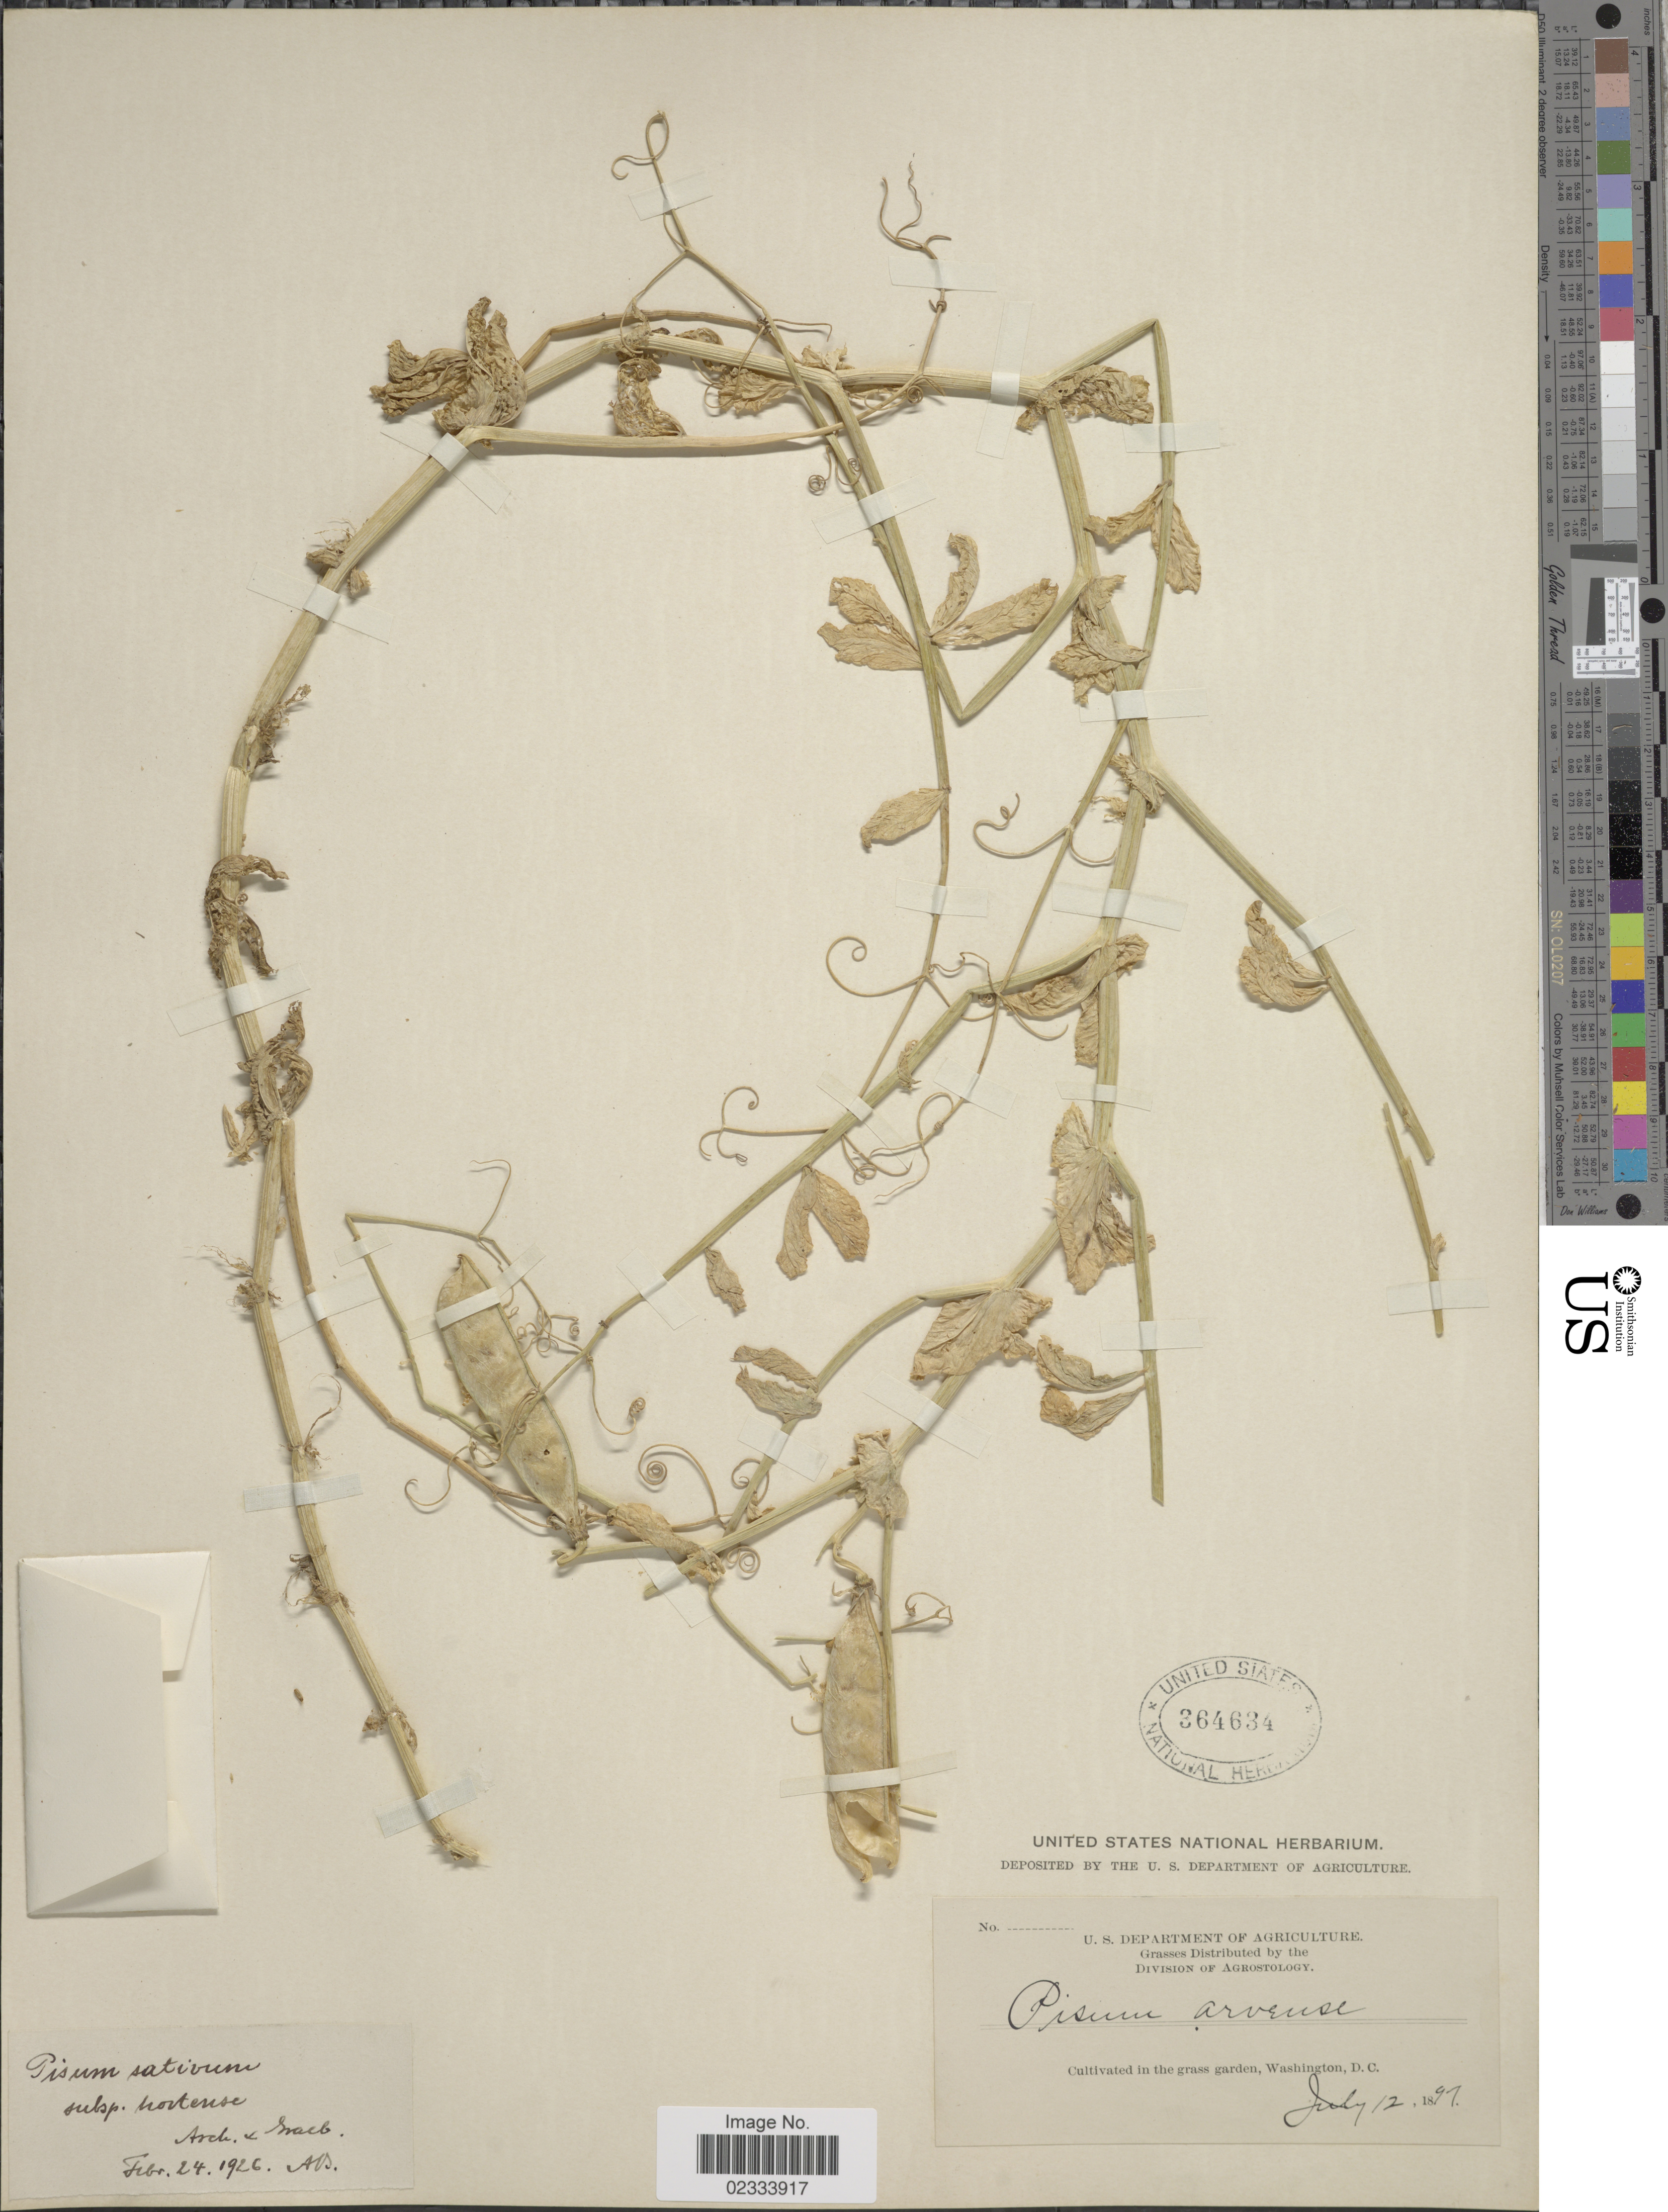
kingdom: Plantae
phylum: Tracheophyta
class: Magnoliopsida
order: Fabales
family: Fabaceae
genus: Pisum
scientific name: Pisum sativum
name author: L.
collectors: ex herb. U. S. Department of Agriculture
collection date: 1897-07-12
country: United States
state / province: District of Columbia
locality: In the grass garden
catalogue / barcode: US 364634